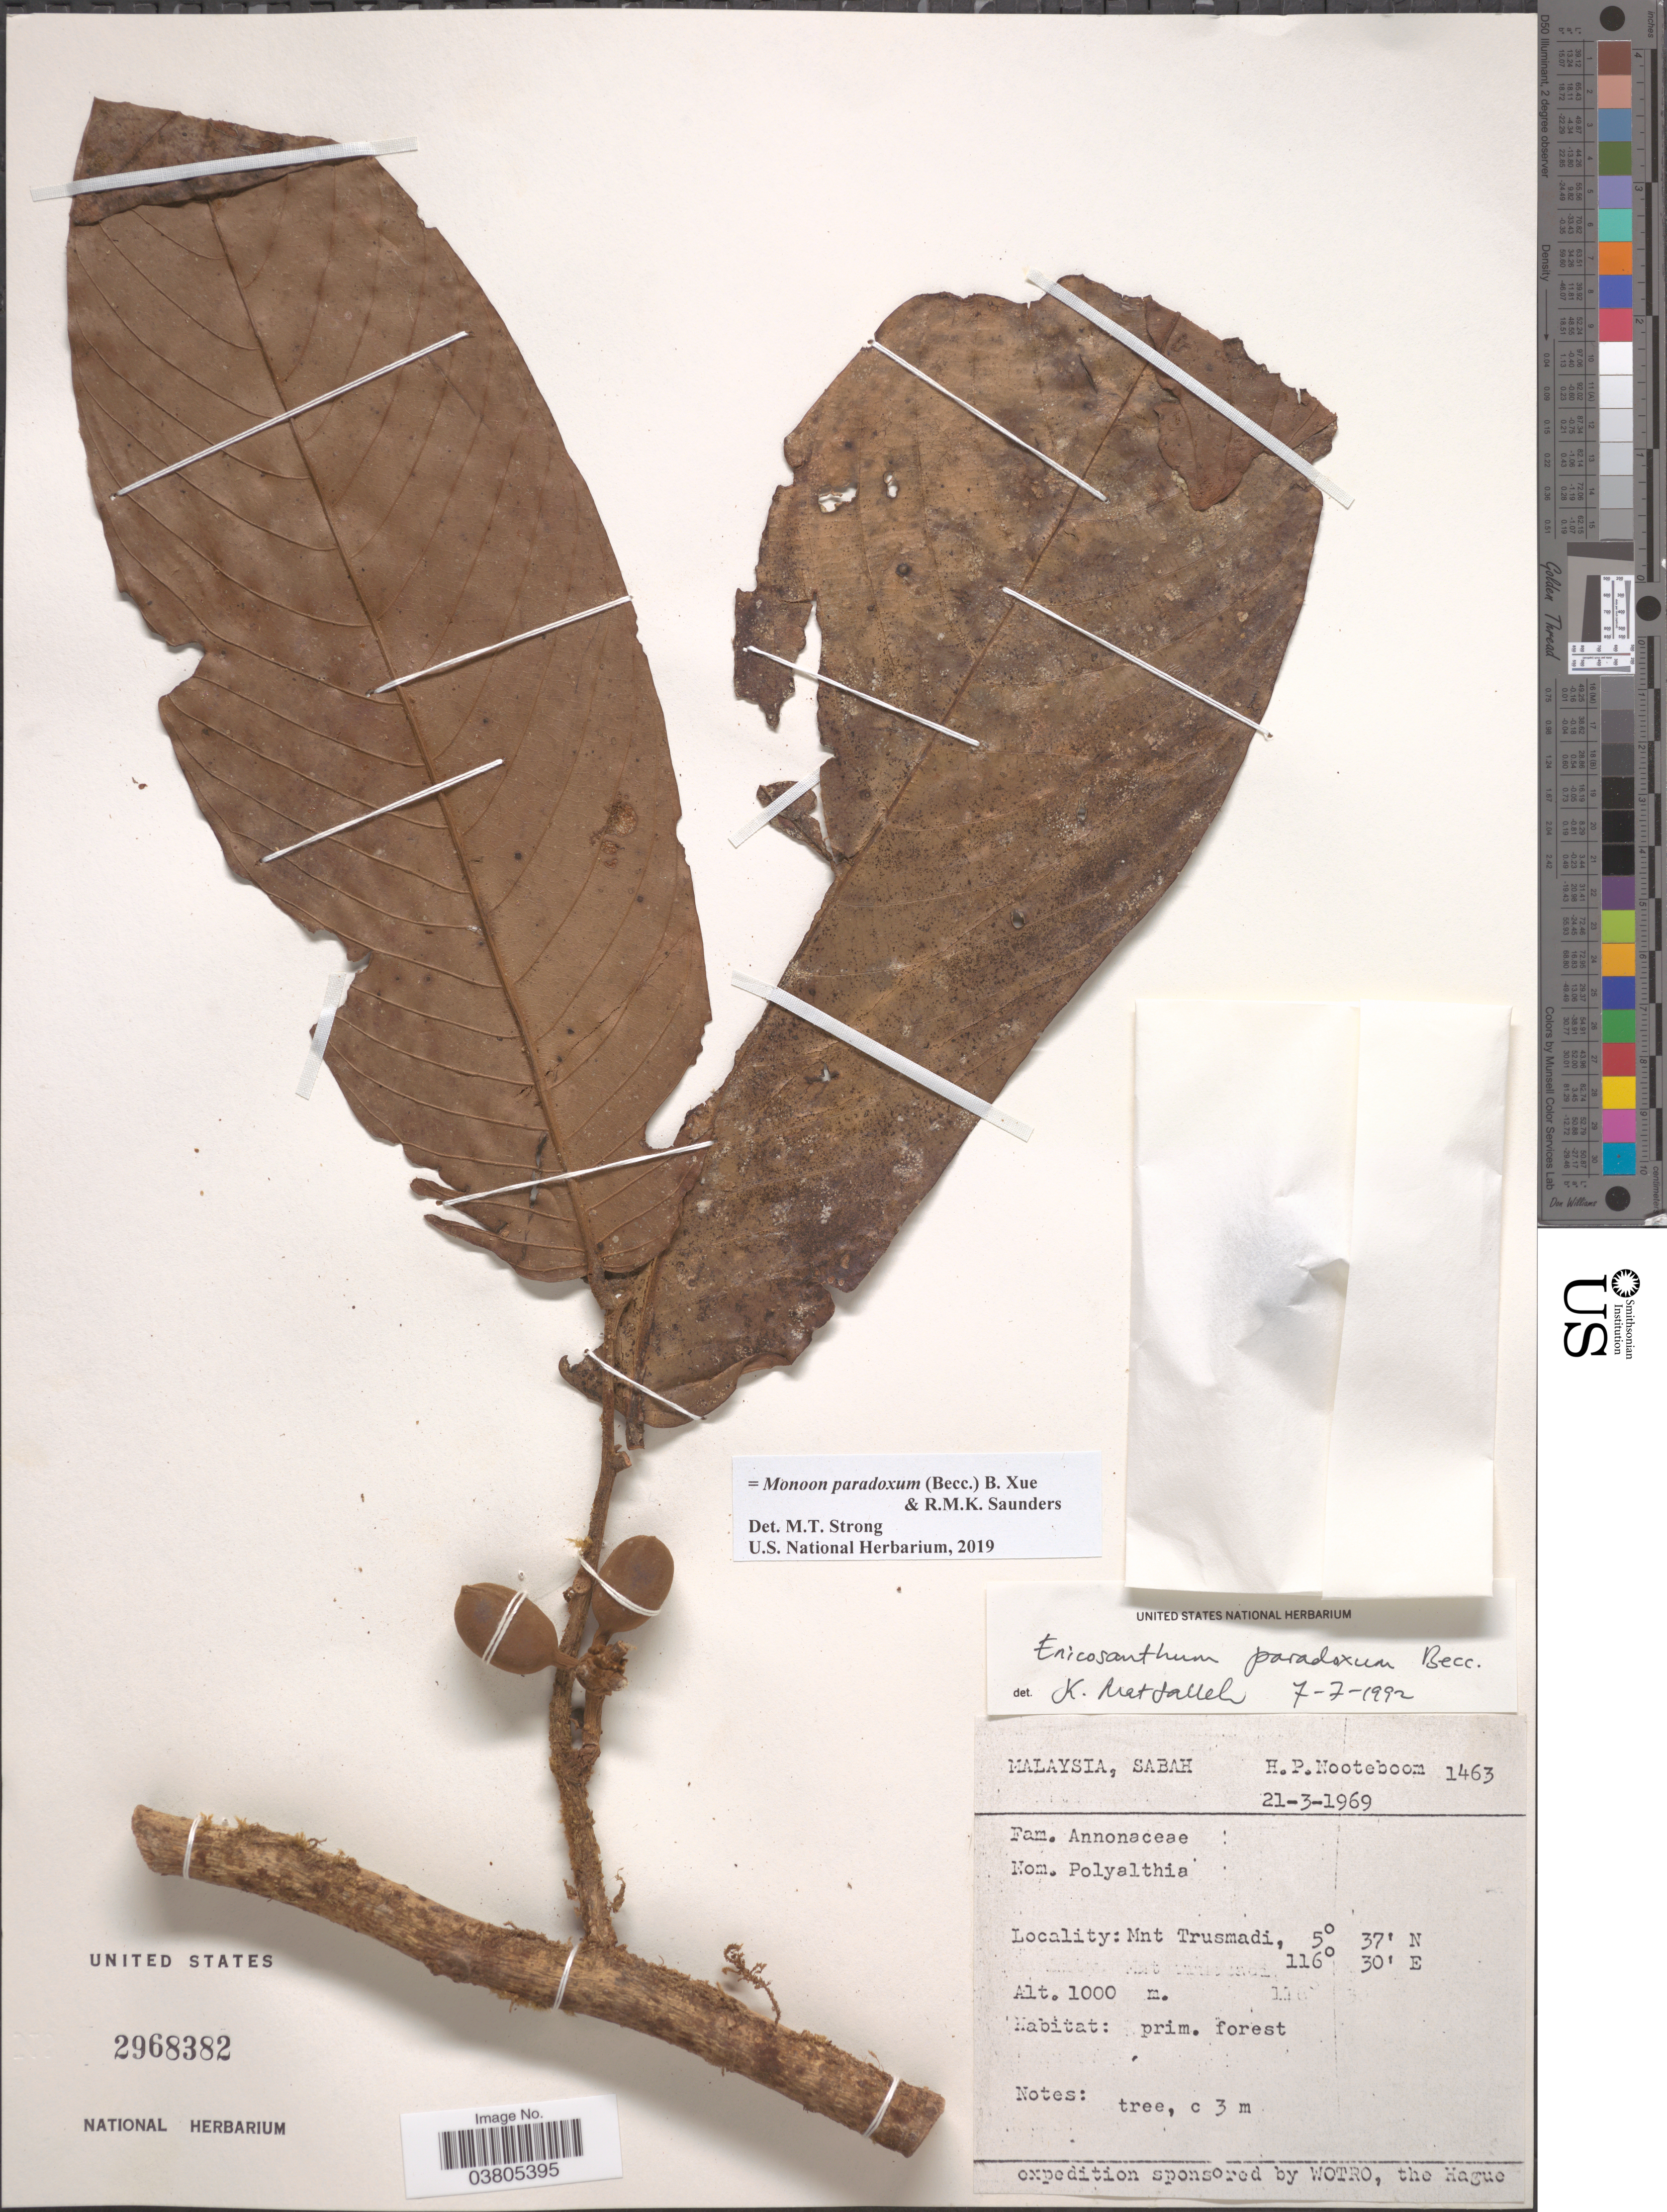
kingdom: Plantae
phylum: Tracheophyta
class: Magnoliopsida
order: Magnoliales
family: Annonaceae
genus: Monoon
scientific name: Monoon paradoxum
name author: (Becc.) B. Xue & R.M.K. Saunders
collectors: H. P. Nooteboom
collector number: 1463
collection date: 1969-03-21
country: Malaysia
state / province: Sabah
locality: Mnt Trusmadi.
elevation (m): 1000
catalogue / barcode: US 2968382